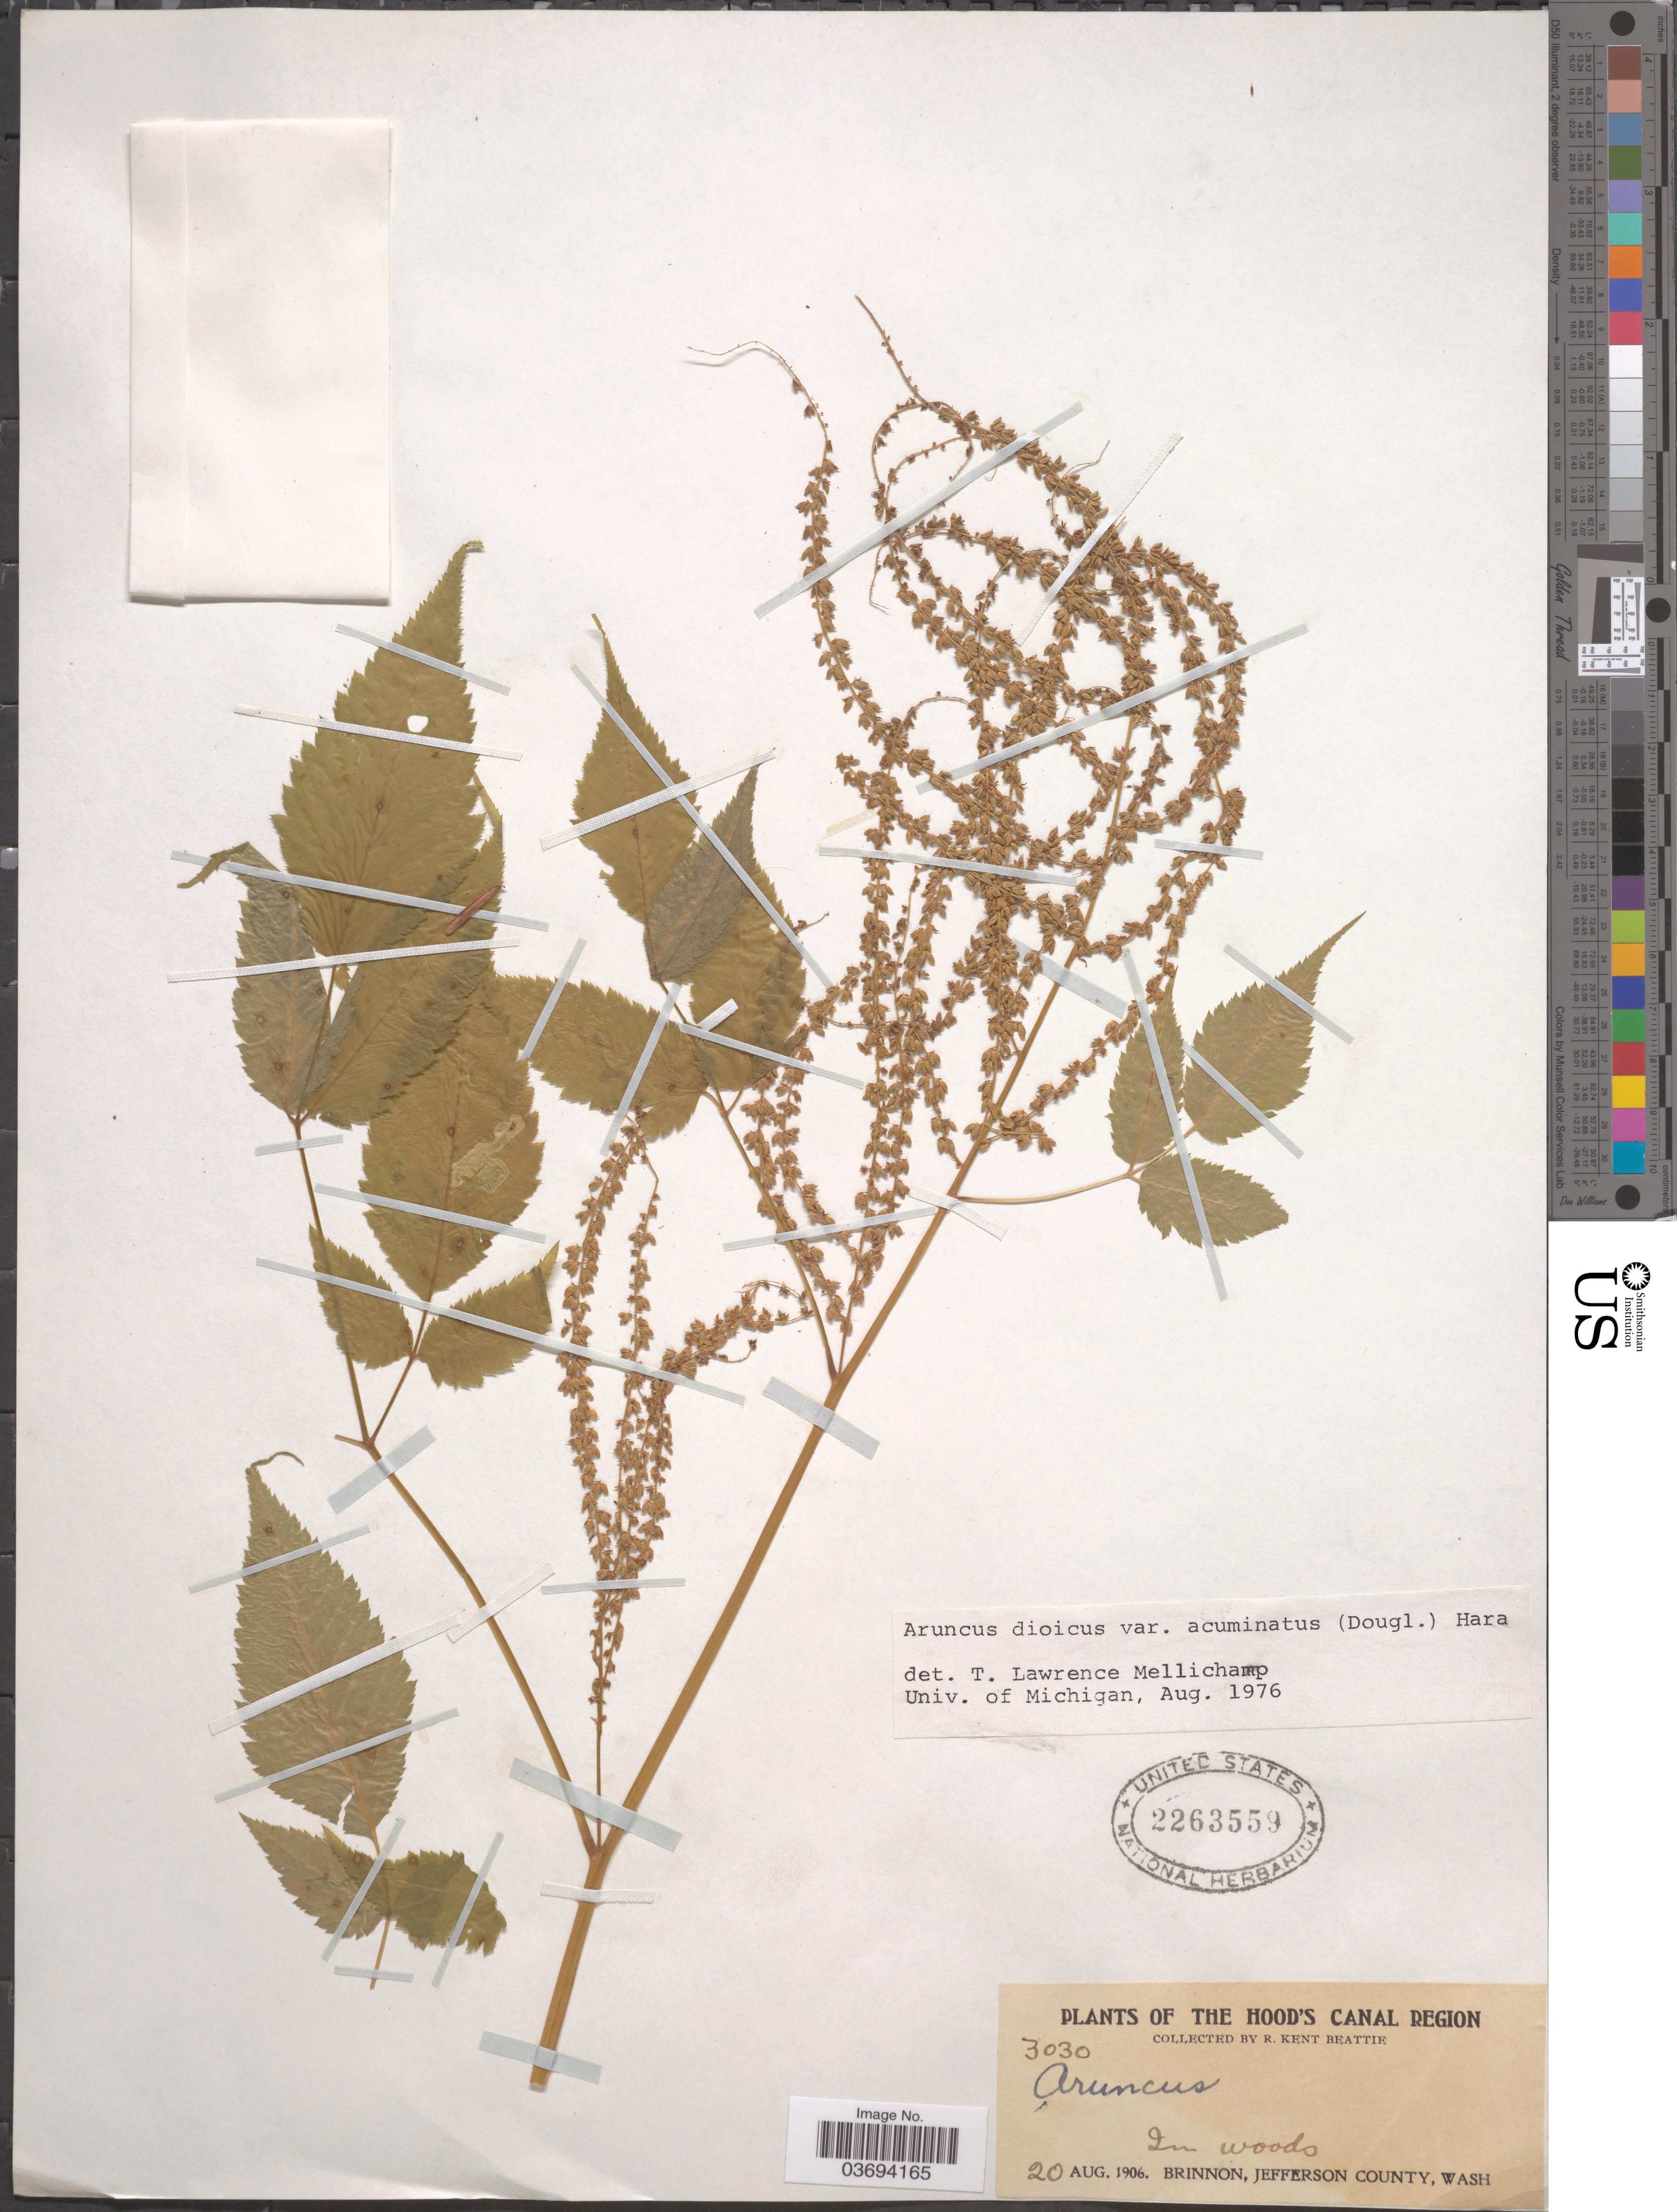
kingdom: Plantae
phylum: Tracheophyta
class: Magnoliopsida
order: Rosales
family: Rosaceae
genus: Aruncus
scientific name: Aruncus dioicus var. acuminatus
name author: (Rydb.) H. Hara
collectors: R. K. Beattie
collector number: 3030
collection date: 1906-08-20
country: United States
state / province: Washington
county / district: Jefferson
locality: Hood's Canal Region. Brinnon, Jefferson County.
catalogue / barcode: US 2263559